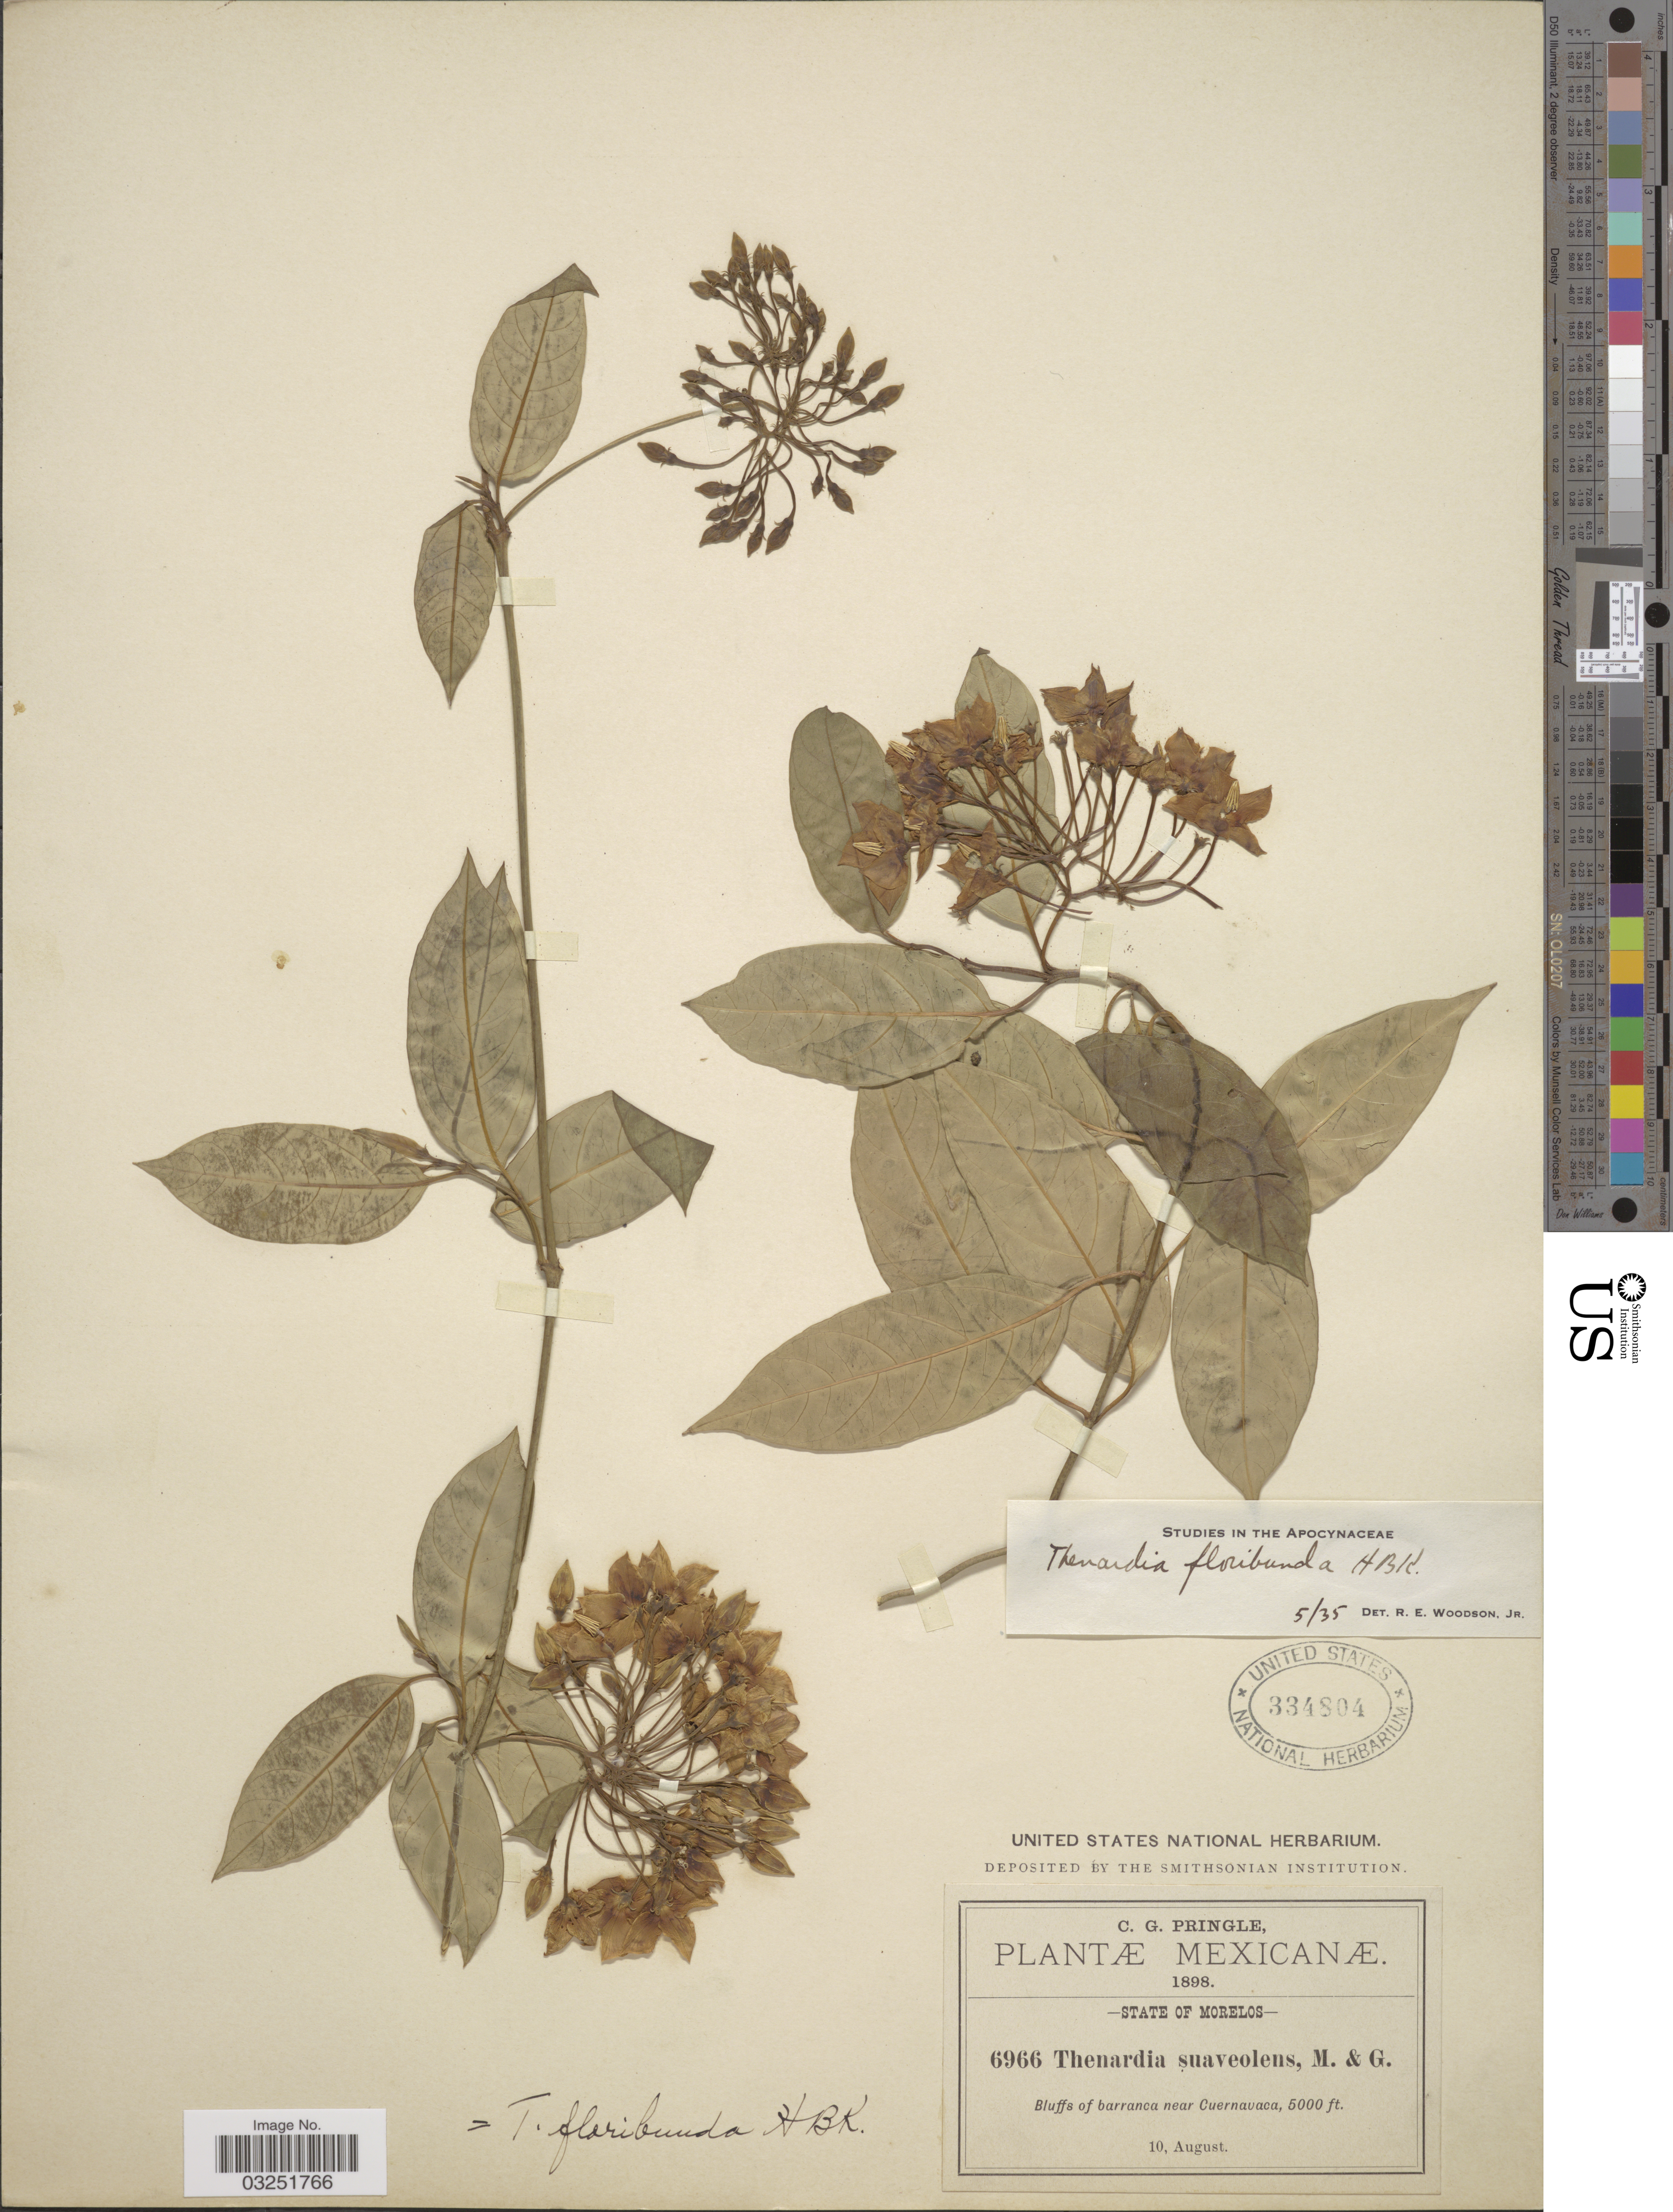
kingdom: Plantae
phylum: Tracheophyta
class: Magnoliopsida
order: Gentianales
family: Apocynaceae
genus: Thenardia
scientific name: Thenardia floribunda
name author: Kunth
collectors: C. G. Pringle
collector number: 6966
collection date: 1898-08-10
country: Mexico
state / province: Morelos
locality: State of Morelos, Bluffs of barranca near Cuernavaca.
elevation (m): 1524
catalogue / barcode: US 334804